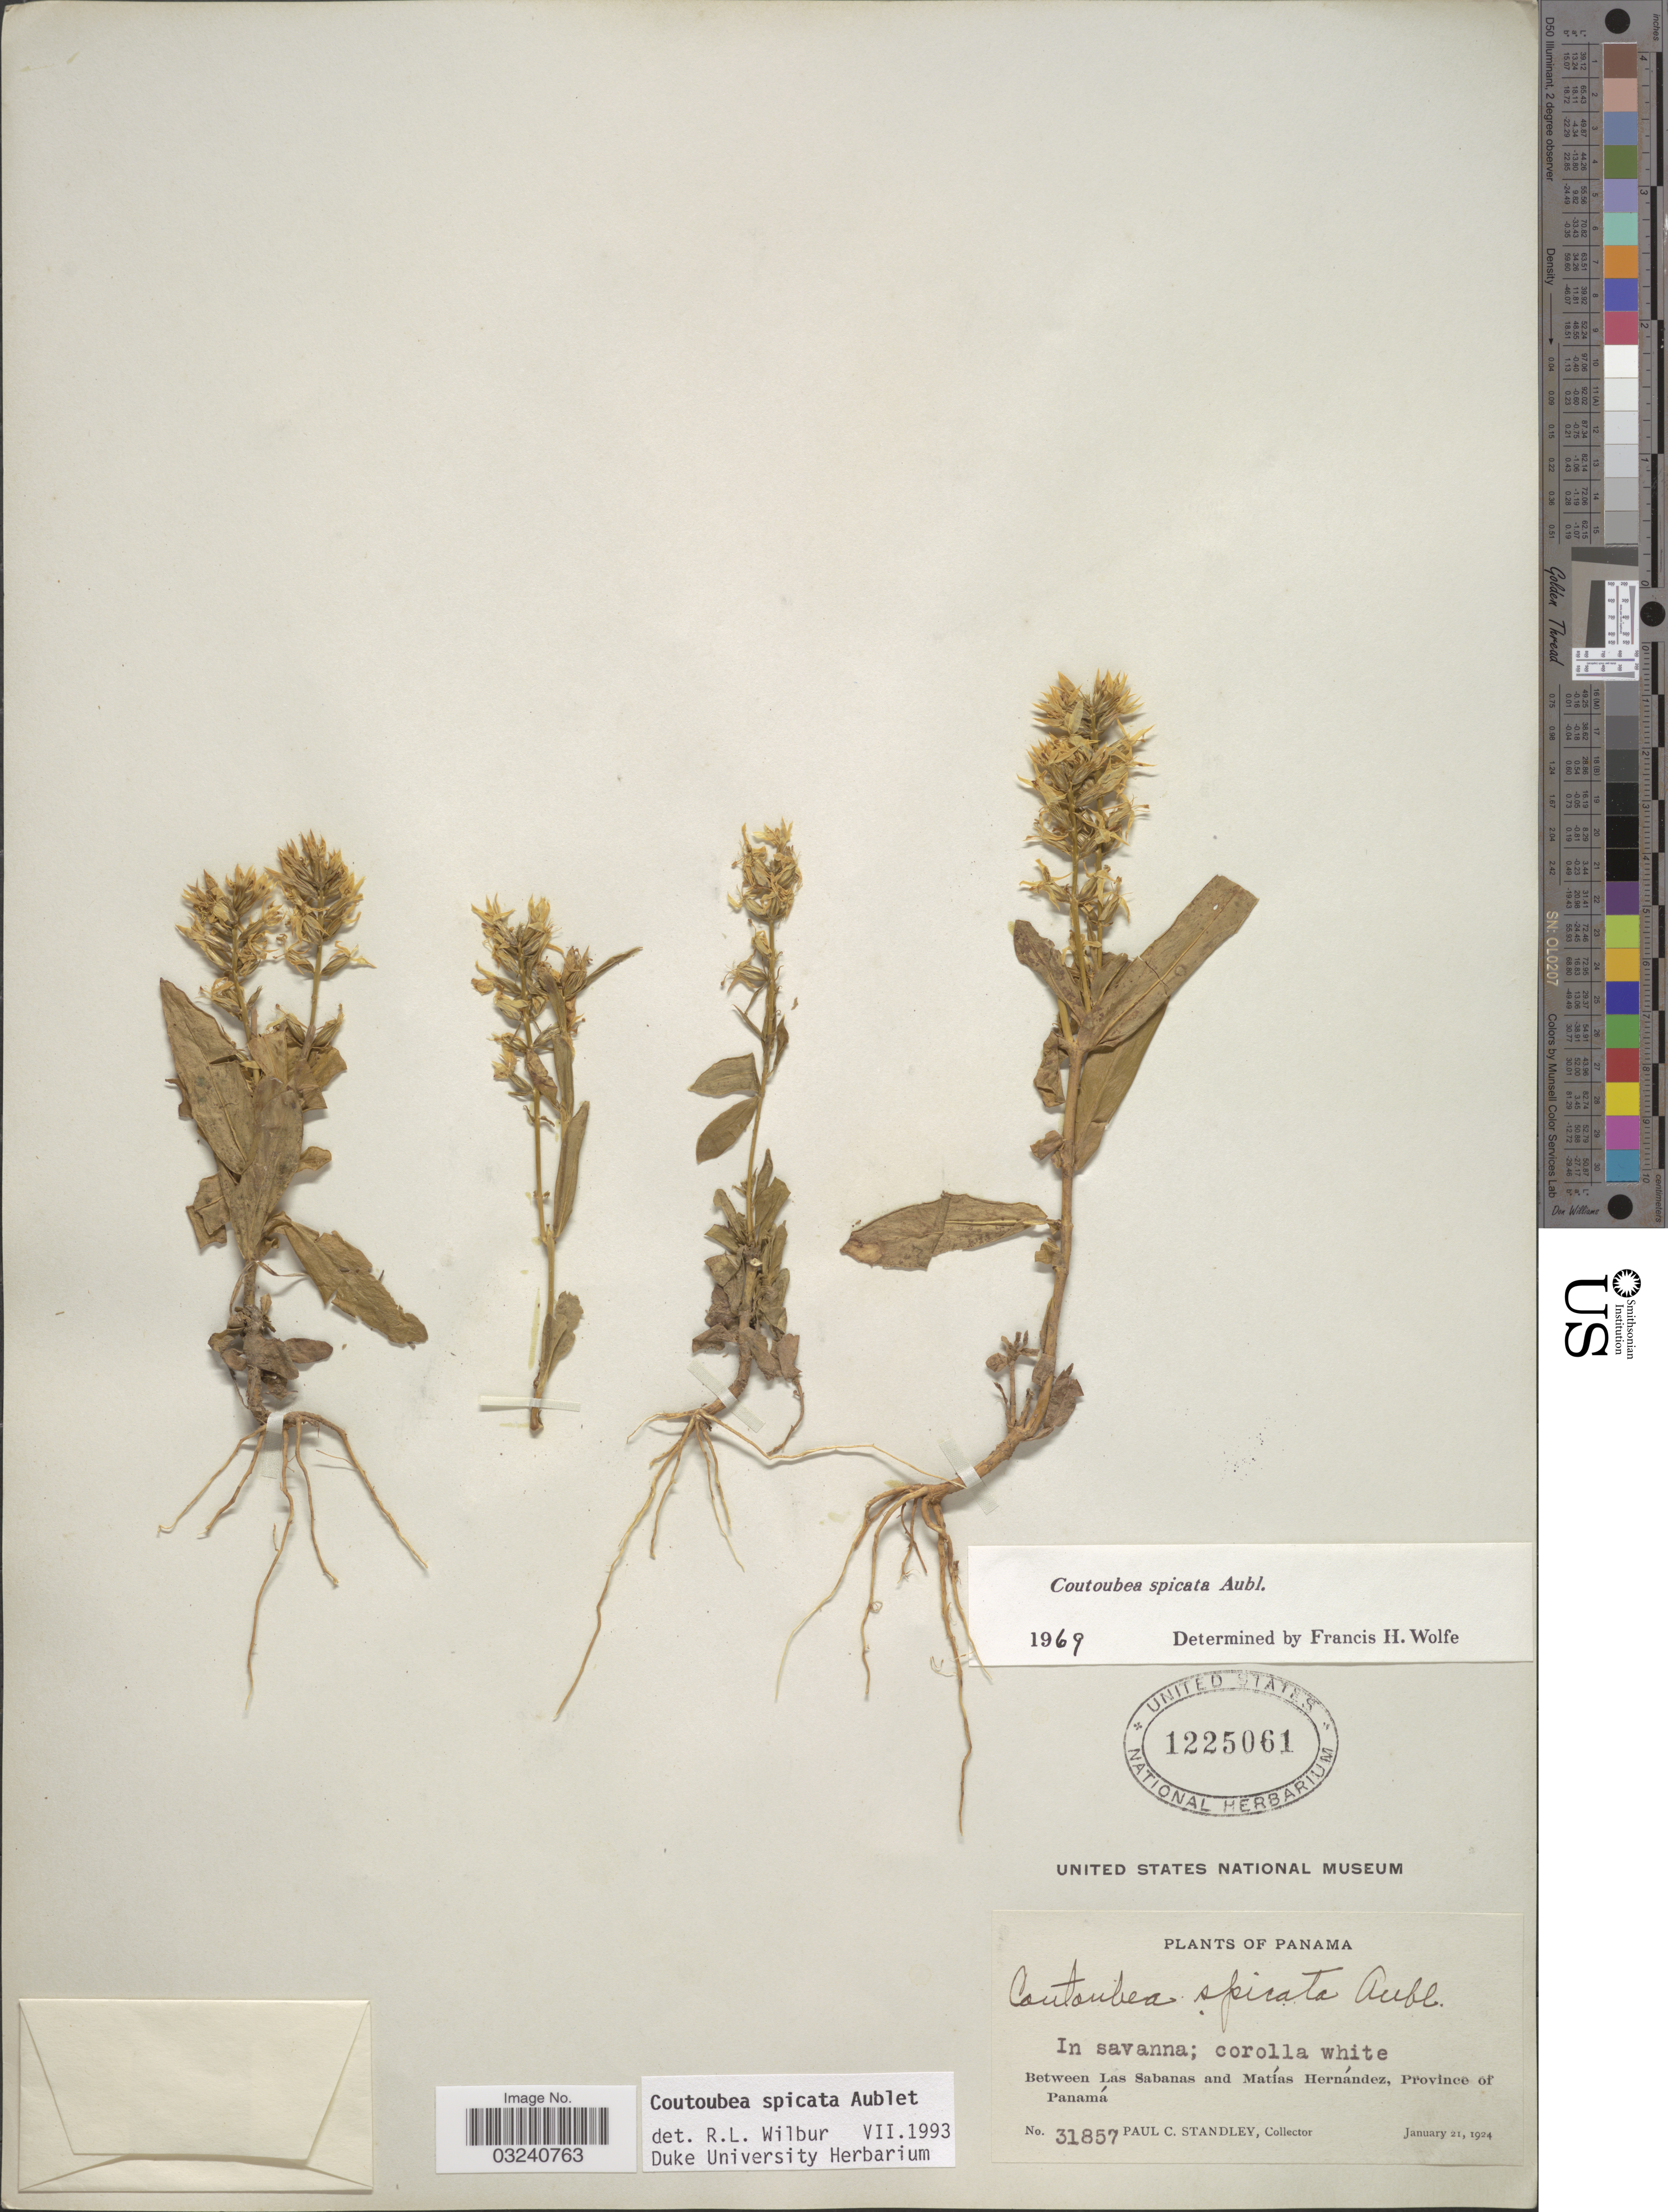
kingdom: Plantae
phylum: Tracheophyta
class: Magnoliopsida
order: Gentianales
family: Gentianaceae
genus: Coutoubea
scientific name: Coutoubea spicata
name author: Aubl.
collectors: P. C. Standley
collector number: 31857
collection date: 1924-01-21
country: Panama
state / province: Panamá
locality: Between Las Sabanas and Matías Hernández.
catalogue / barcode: US 1225061